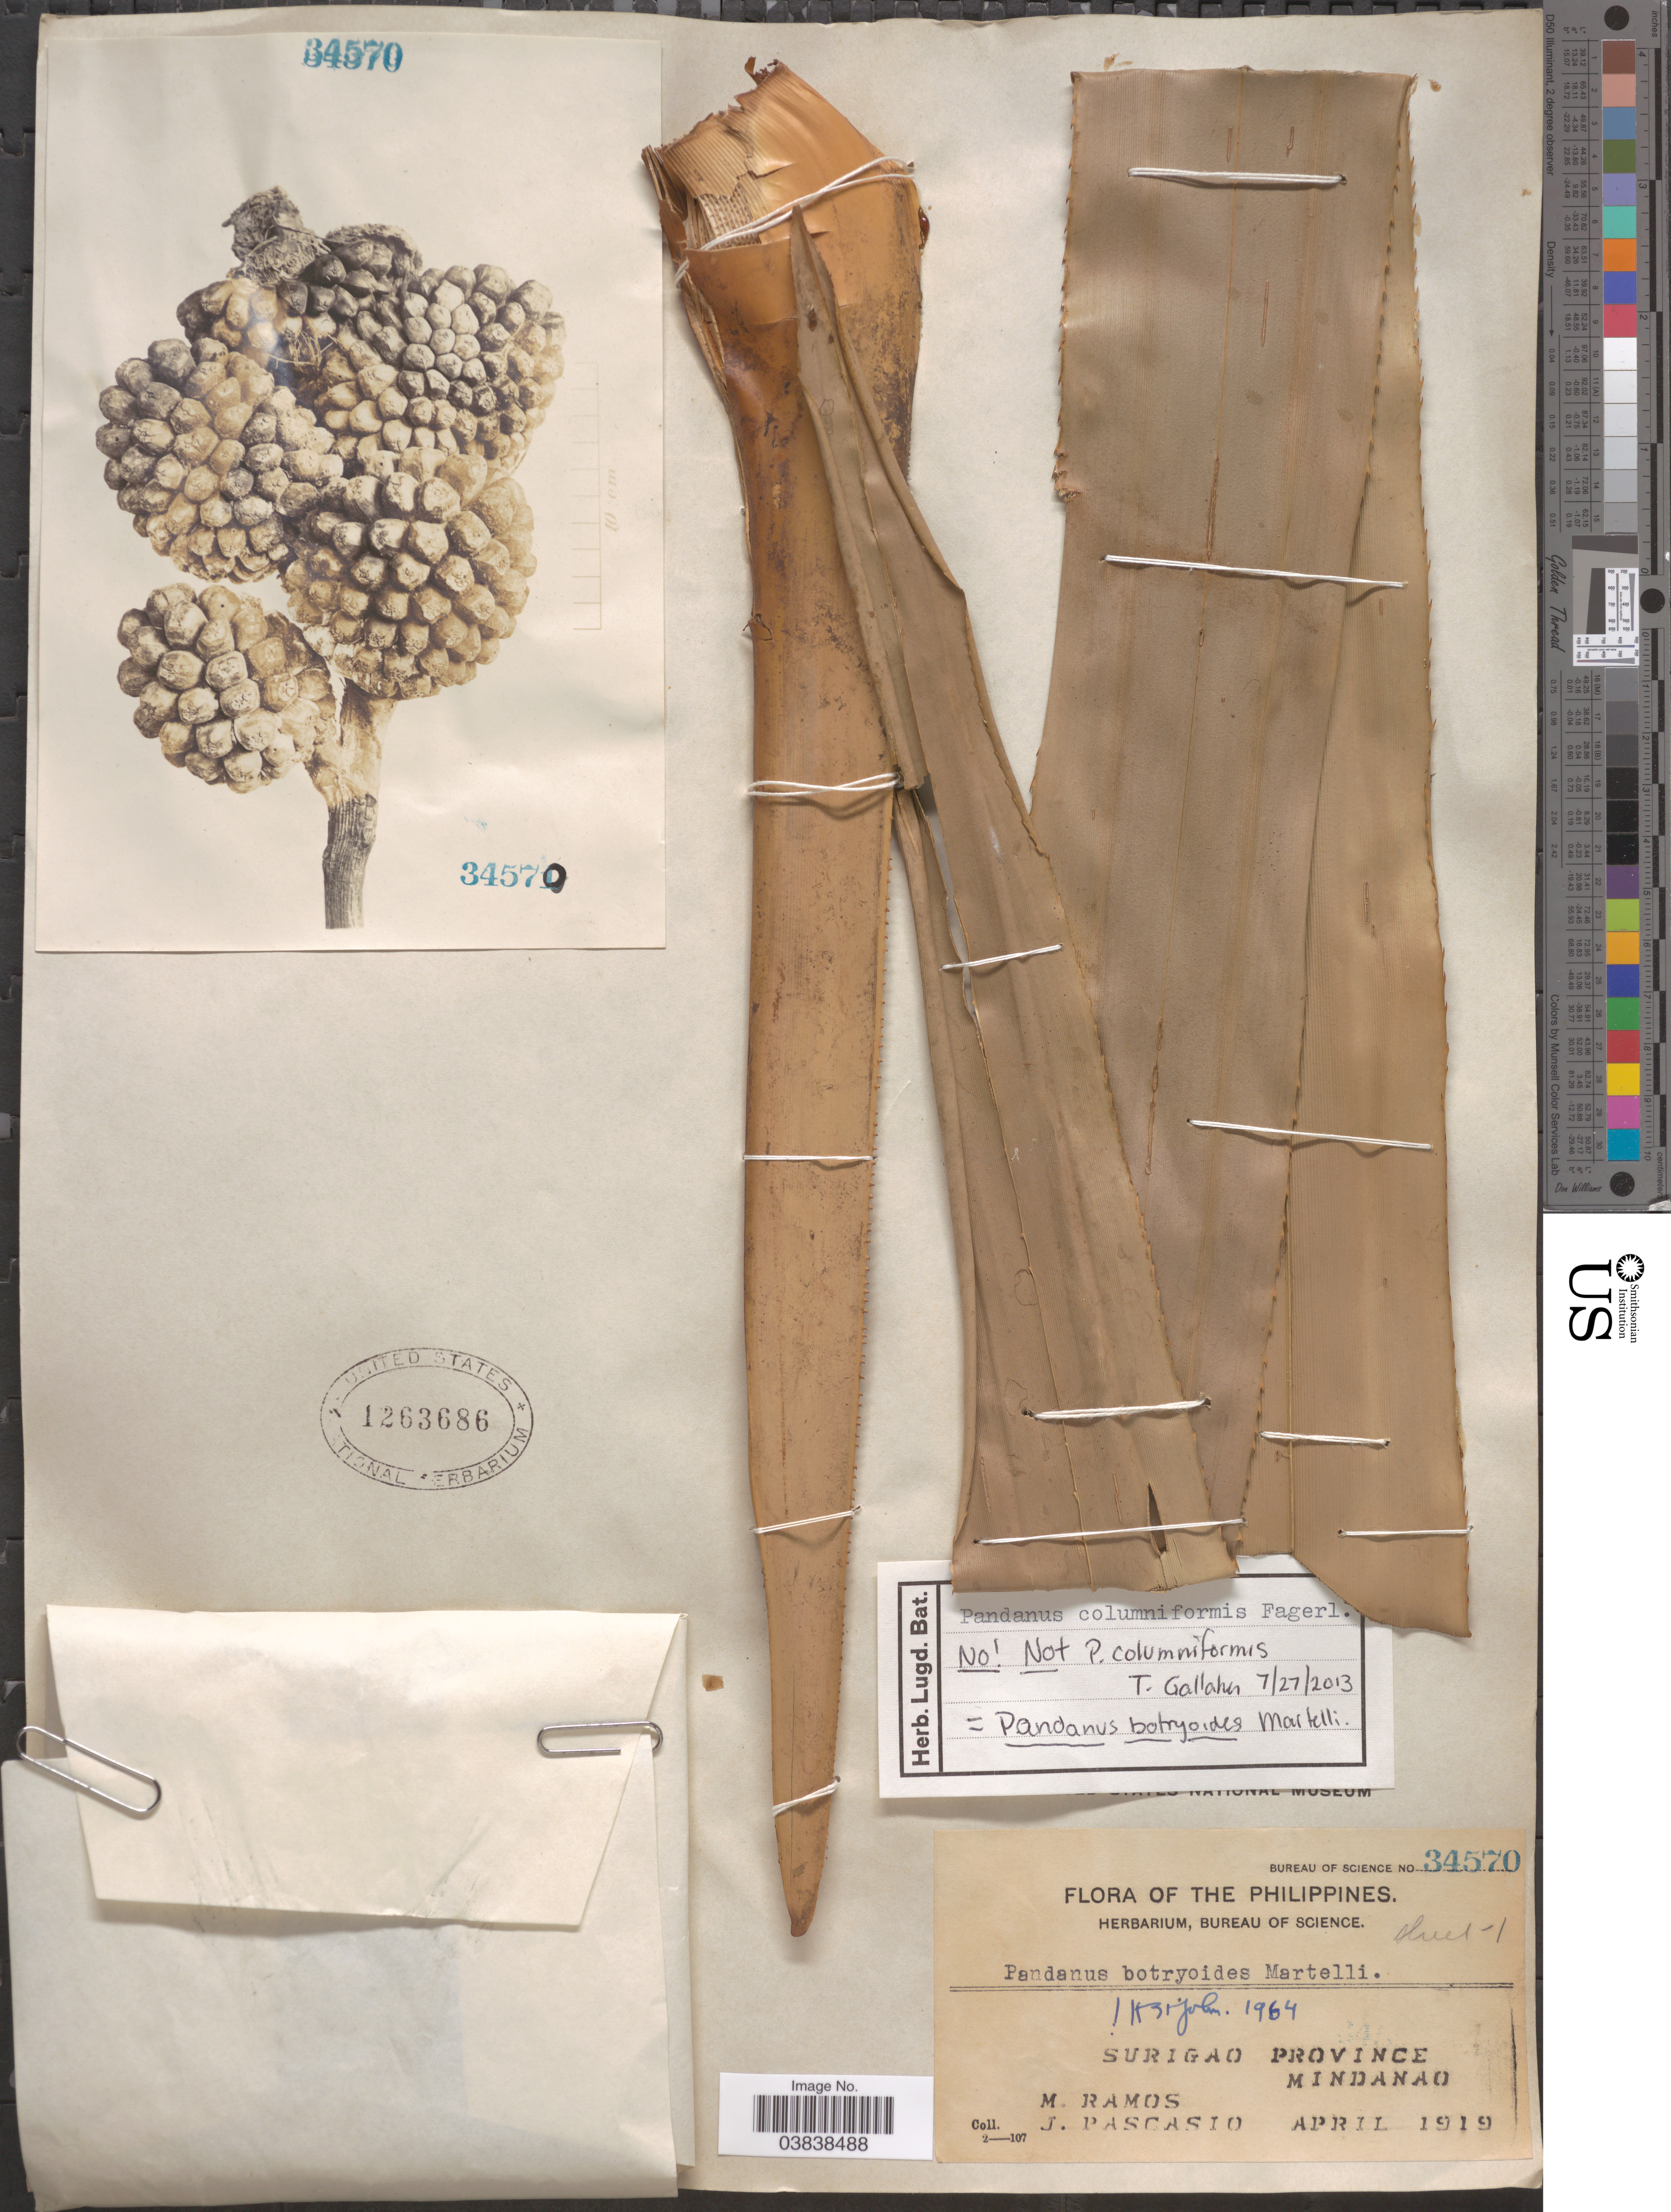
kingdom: Plantae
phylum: Tracheophyta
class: Liliopsida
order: Pandanales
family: Pandanaceae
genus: Pandanus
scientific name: Pandanus botryoides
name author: Martelli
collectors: M. Ramos & J. Pascasio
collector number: Bureau of Science 34570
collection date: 1919-04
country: Philippines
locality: Surigao Province, Mindanao.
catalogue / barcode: US 1263686